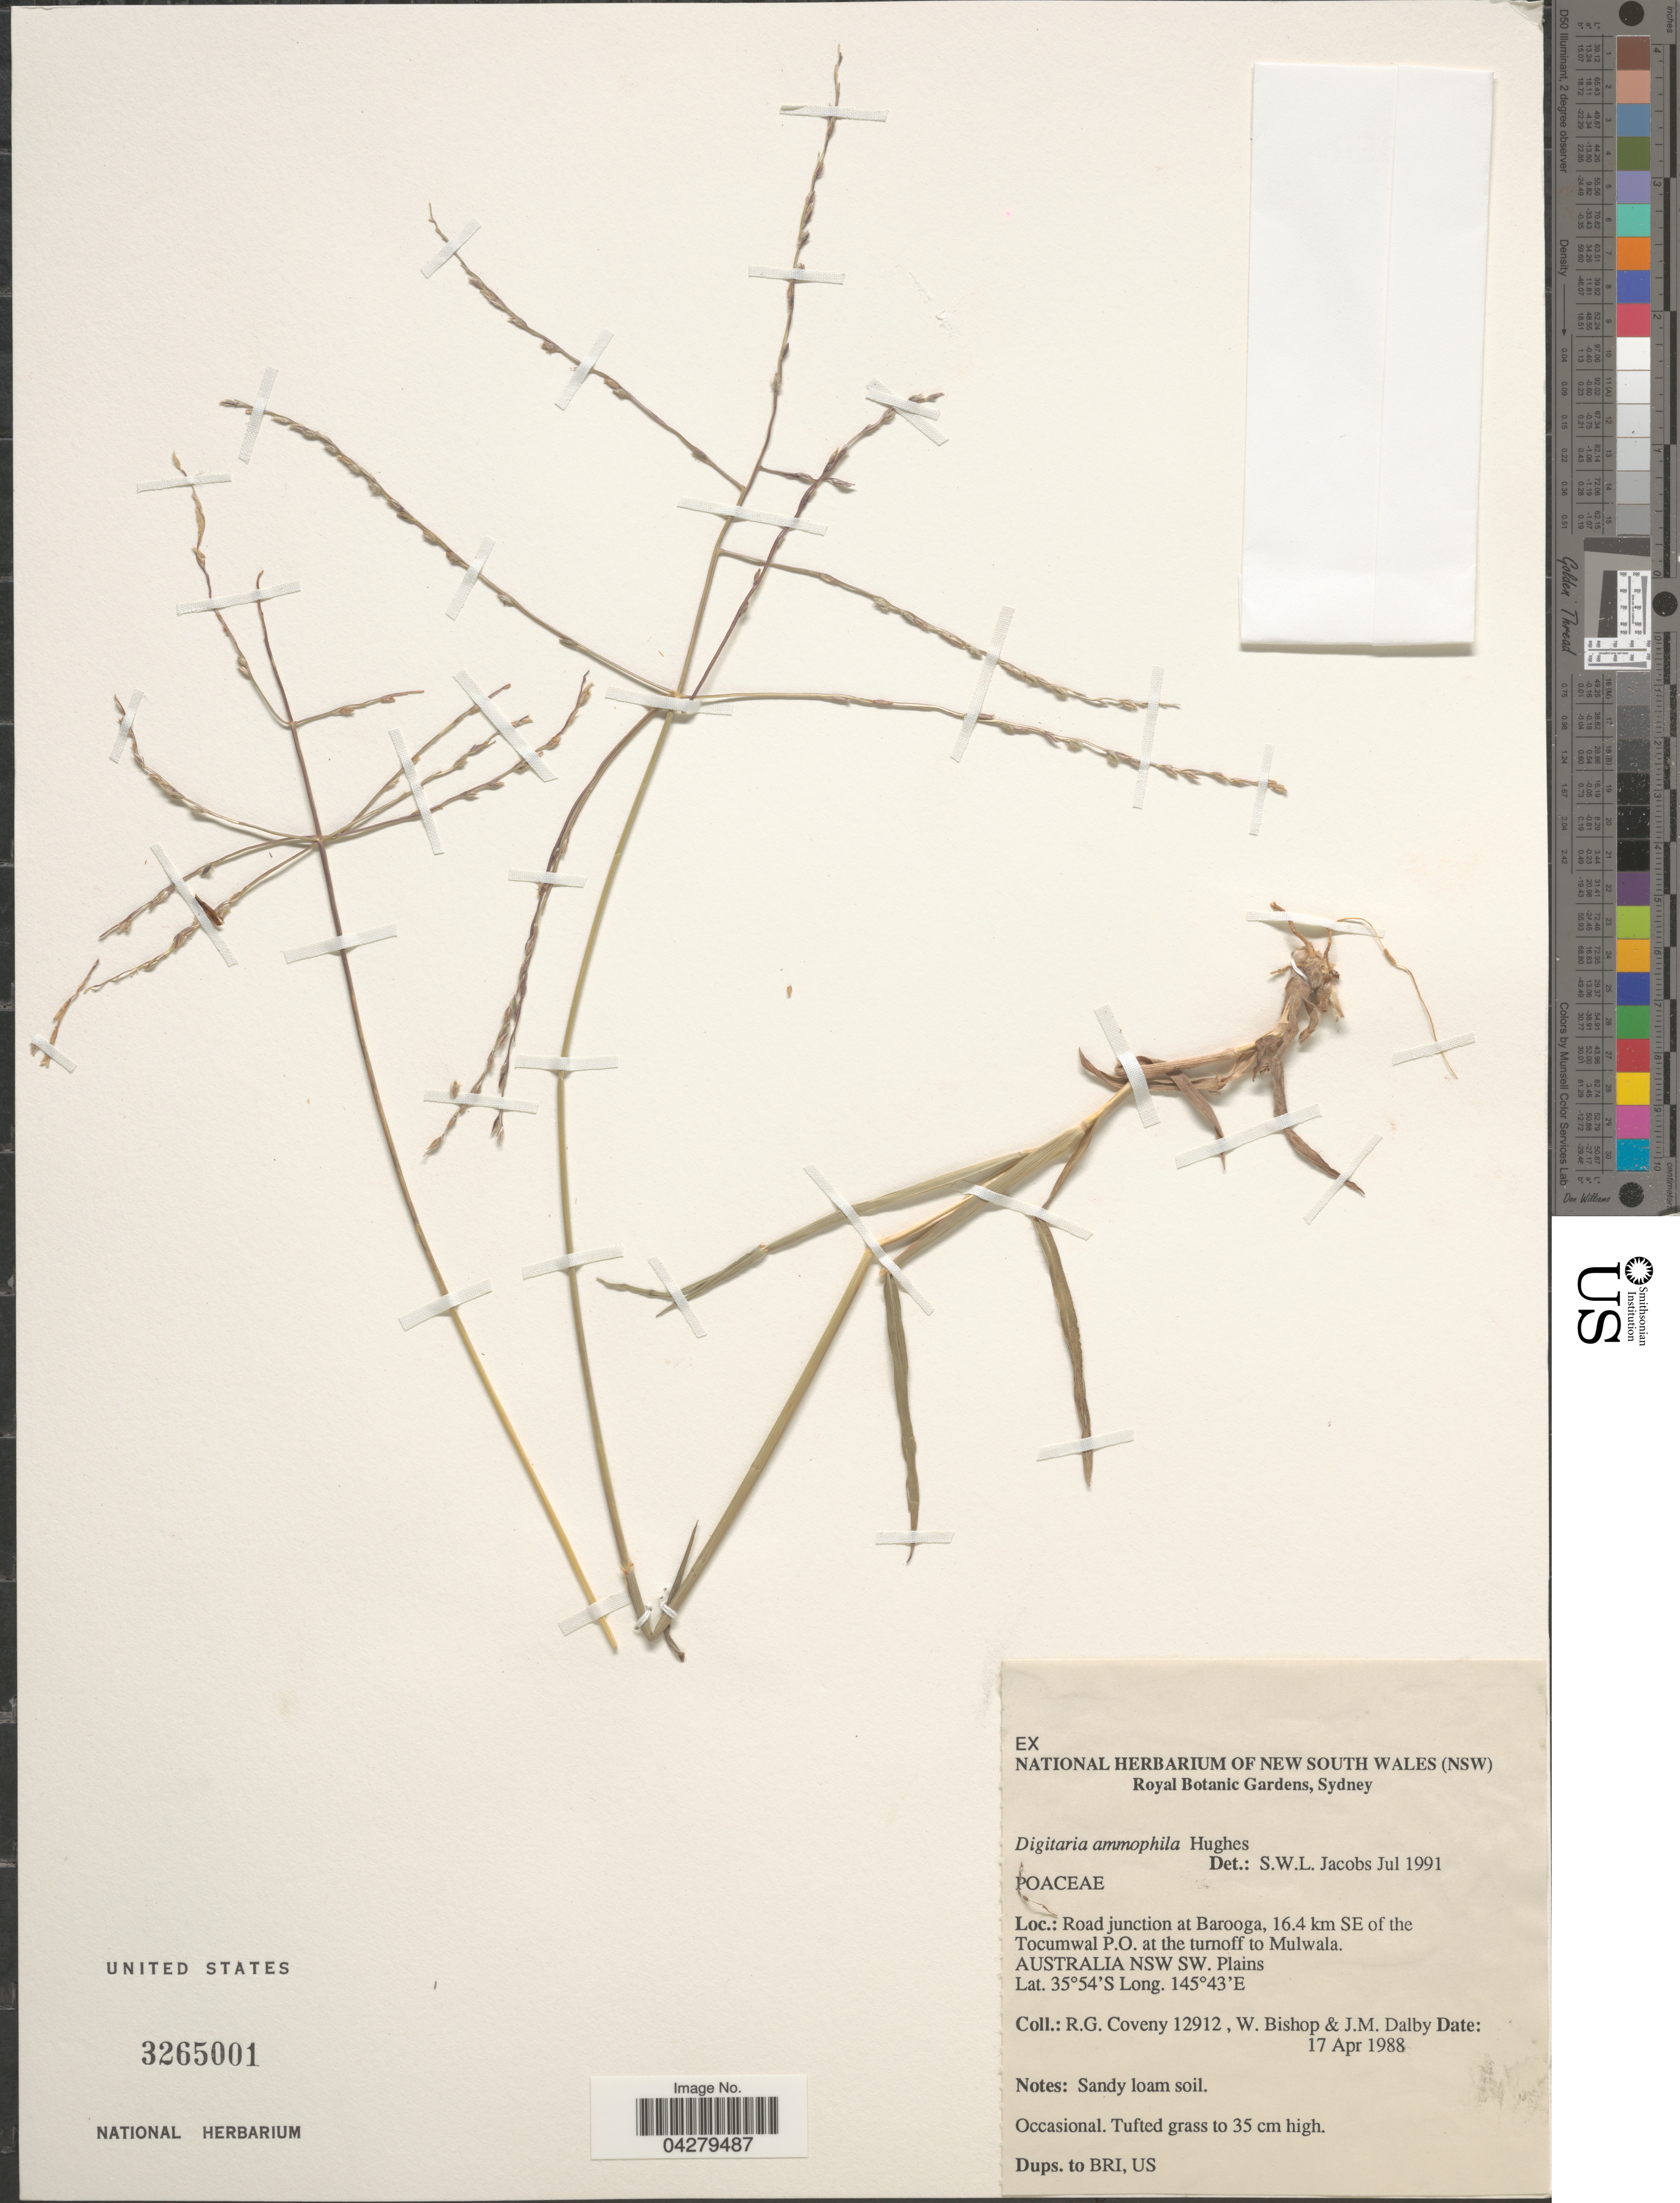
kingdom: Plantae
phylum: Tracheophyta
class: Liliopsida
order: Poales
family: Poaceae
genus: Digitaria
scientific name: Digitaria ammophila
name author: (F. Muell.) Hughes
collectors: R. Coveny, W. Bishop & J. Dalby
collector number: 12912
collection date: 1988-04-17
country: Australia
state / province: New South Wales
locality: Road junction at Barooga, 16.4 km SE of the Tocumwal P.O. at the turnoff to Mulwala. Australia NSW SW.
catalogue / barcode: US 3265001